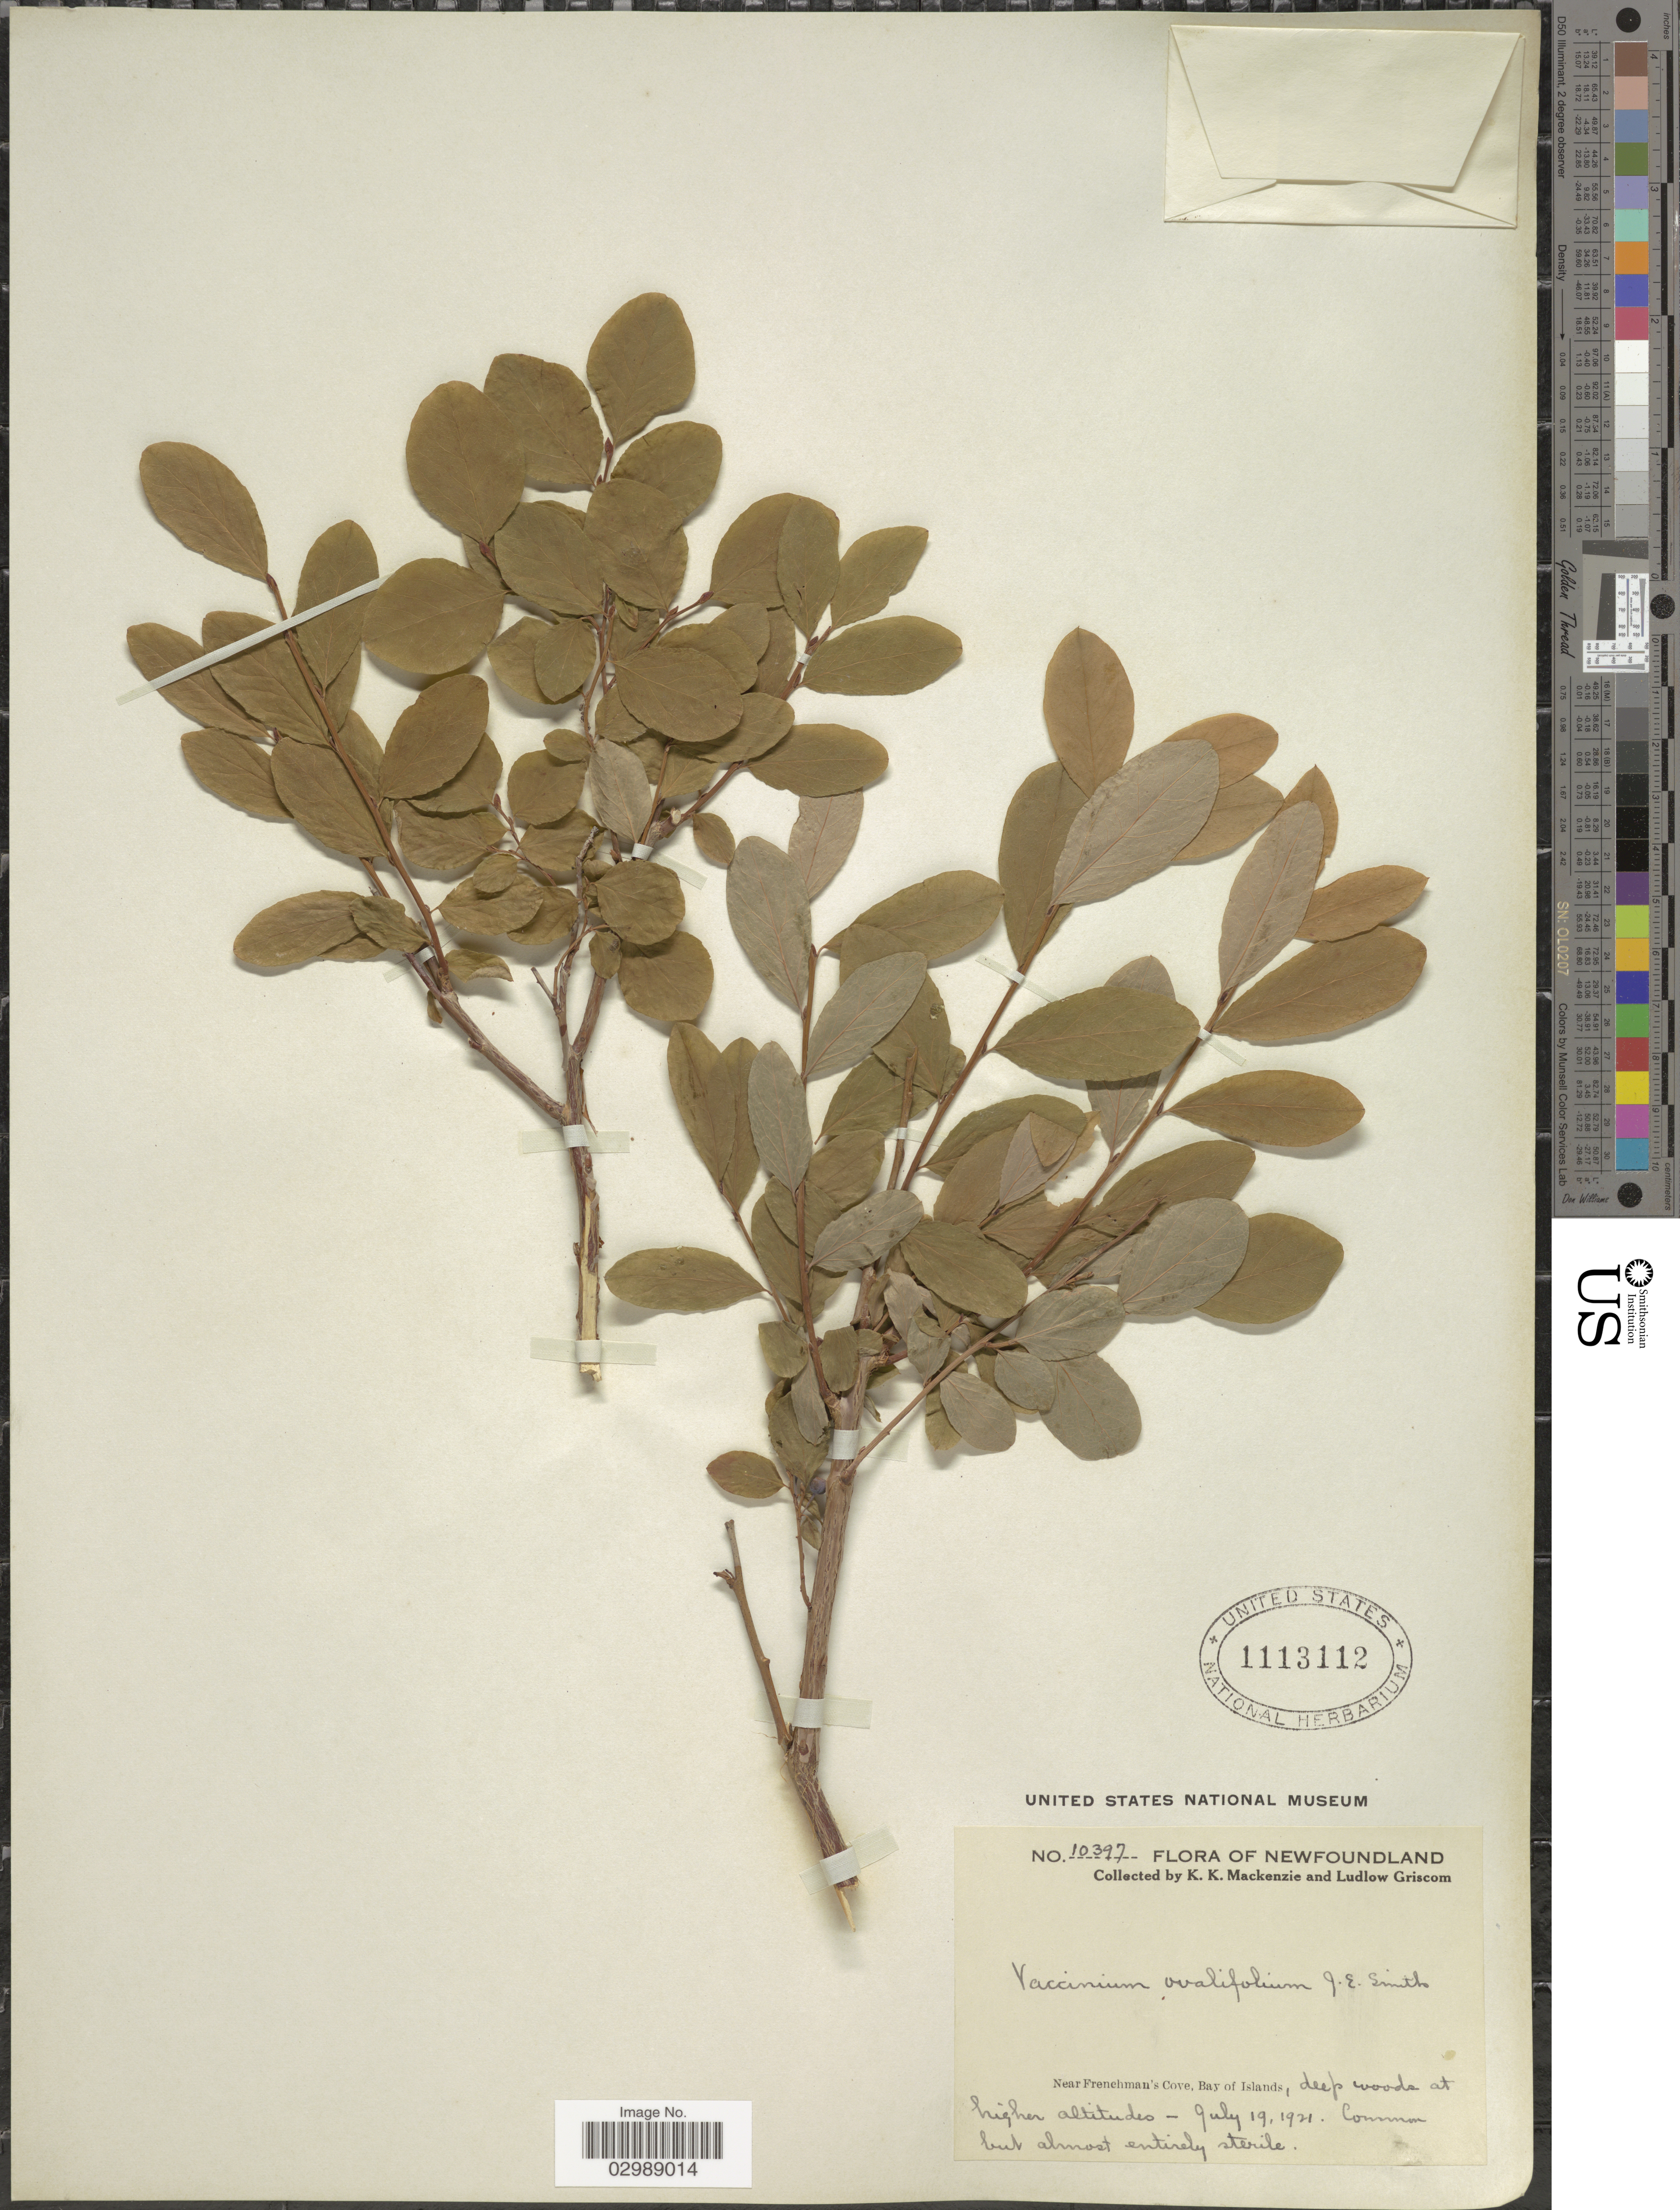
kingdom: Plantae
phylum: Tracheophyta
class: Magnoliopsida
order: Ericales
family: Ericaceae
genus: Vaccinium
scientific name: Vaccinium ovalifolium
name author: Sm.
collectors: K. K. Mackenzie & L. Griscom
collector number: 10397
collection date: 1921-07-19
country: Canada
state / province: Newfoundland and Labrador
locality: Near Frenchman's Cove, Bay of Islands.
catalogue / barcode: US 1113112